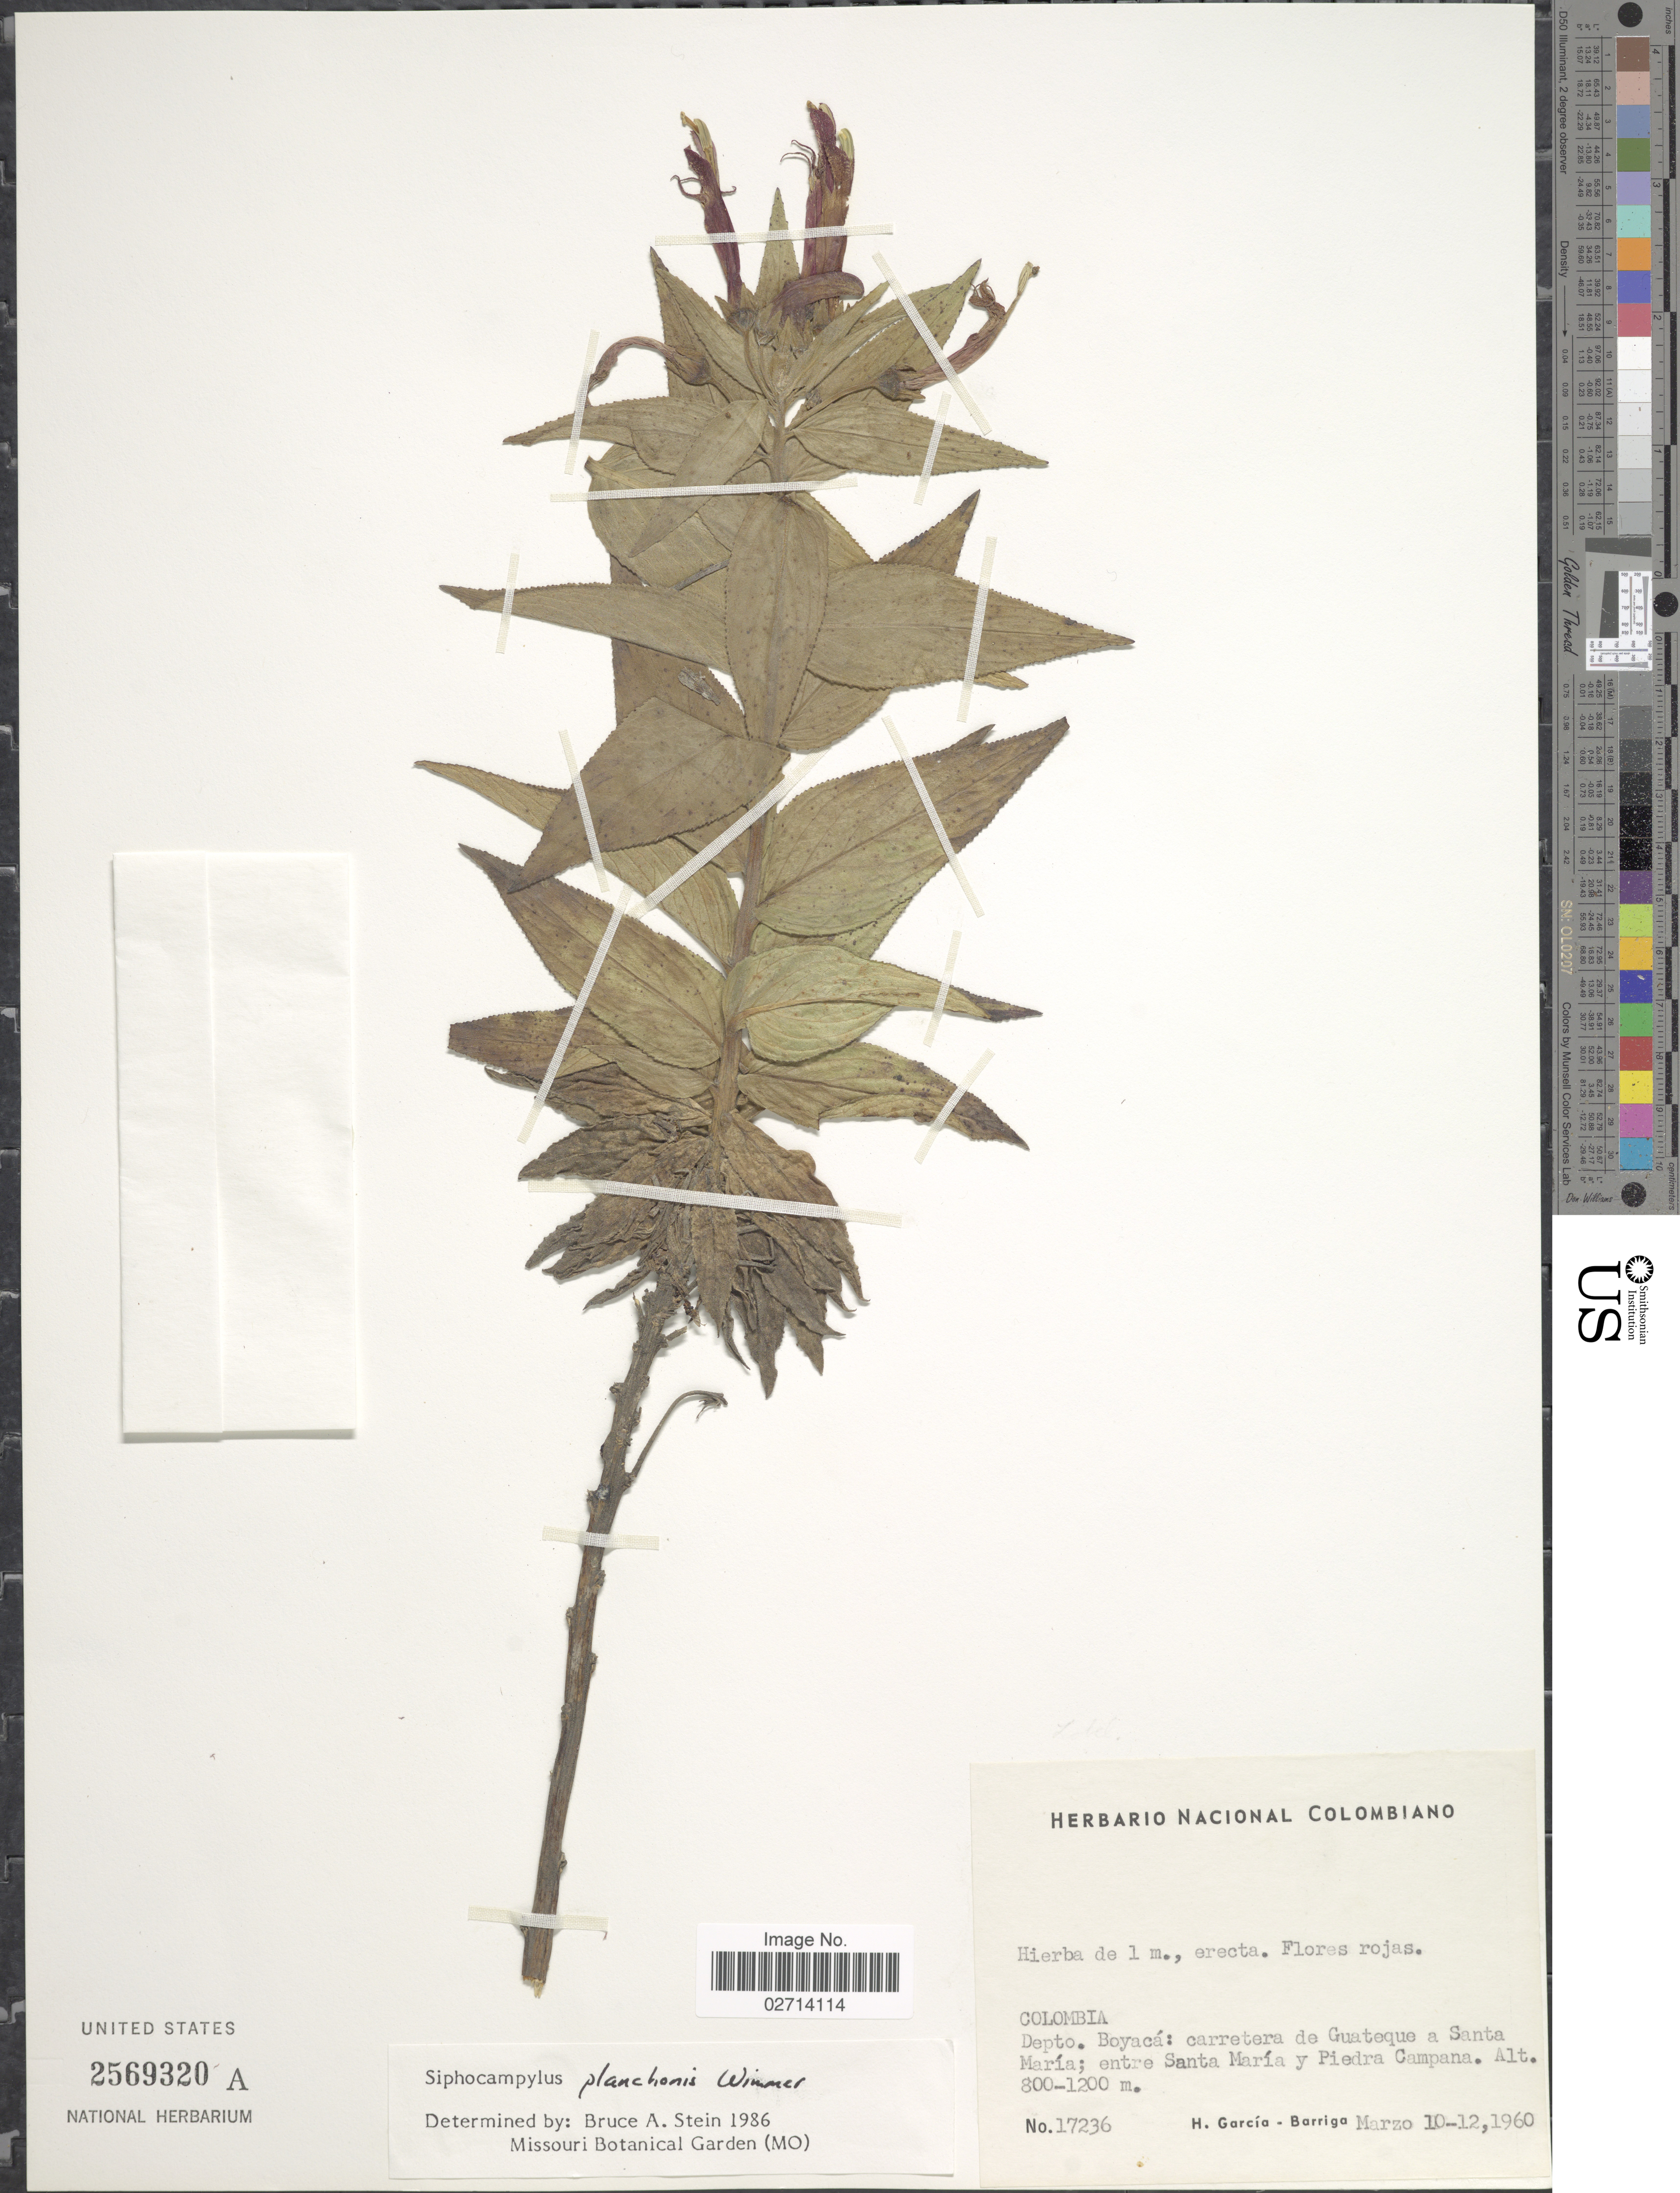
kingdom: Plantae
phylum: Tracheophyta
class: Magnoliopsida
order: Asterales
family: Campanulaceae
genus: Siphocampylus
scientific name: Siphocampylus planchonis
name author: E. Wimm.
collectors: H. García Barriga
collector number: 17236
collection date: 1960-03-10/1960-03-12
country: Colombia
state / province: Boyacá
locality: Carretera de Guateque a Santa Maria; entre Santa Maria y Piedra Campana.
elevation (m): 800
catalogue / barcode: US 2569320A